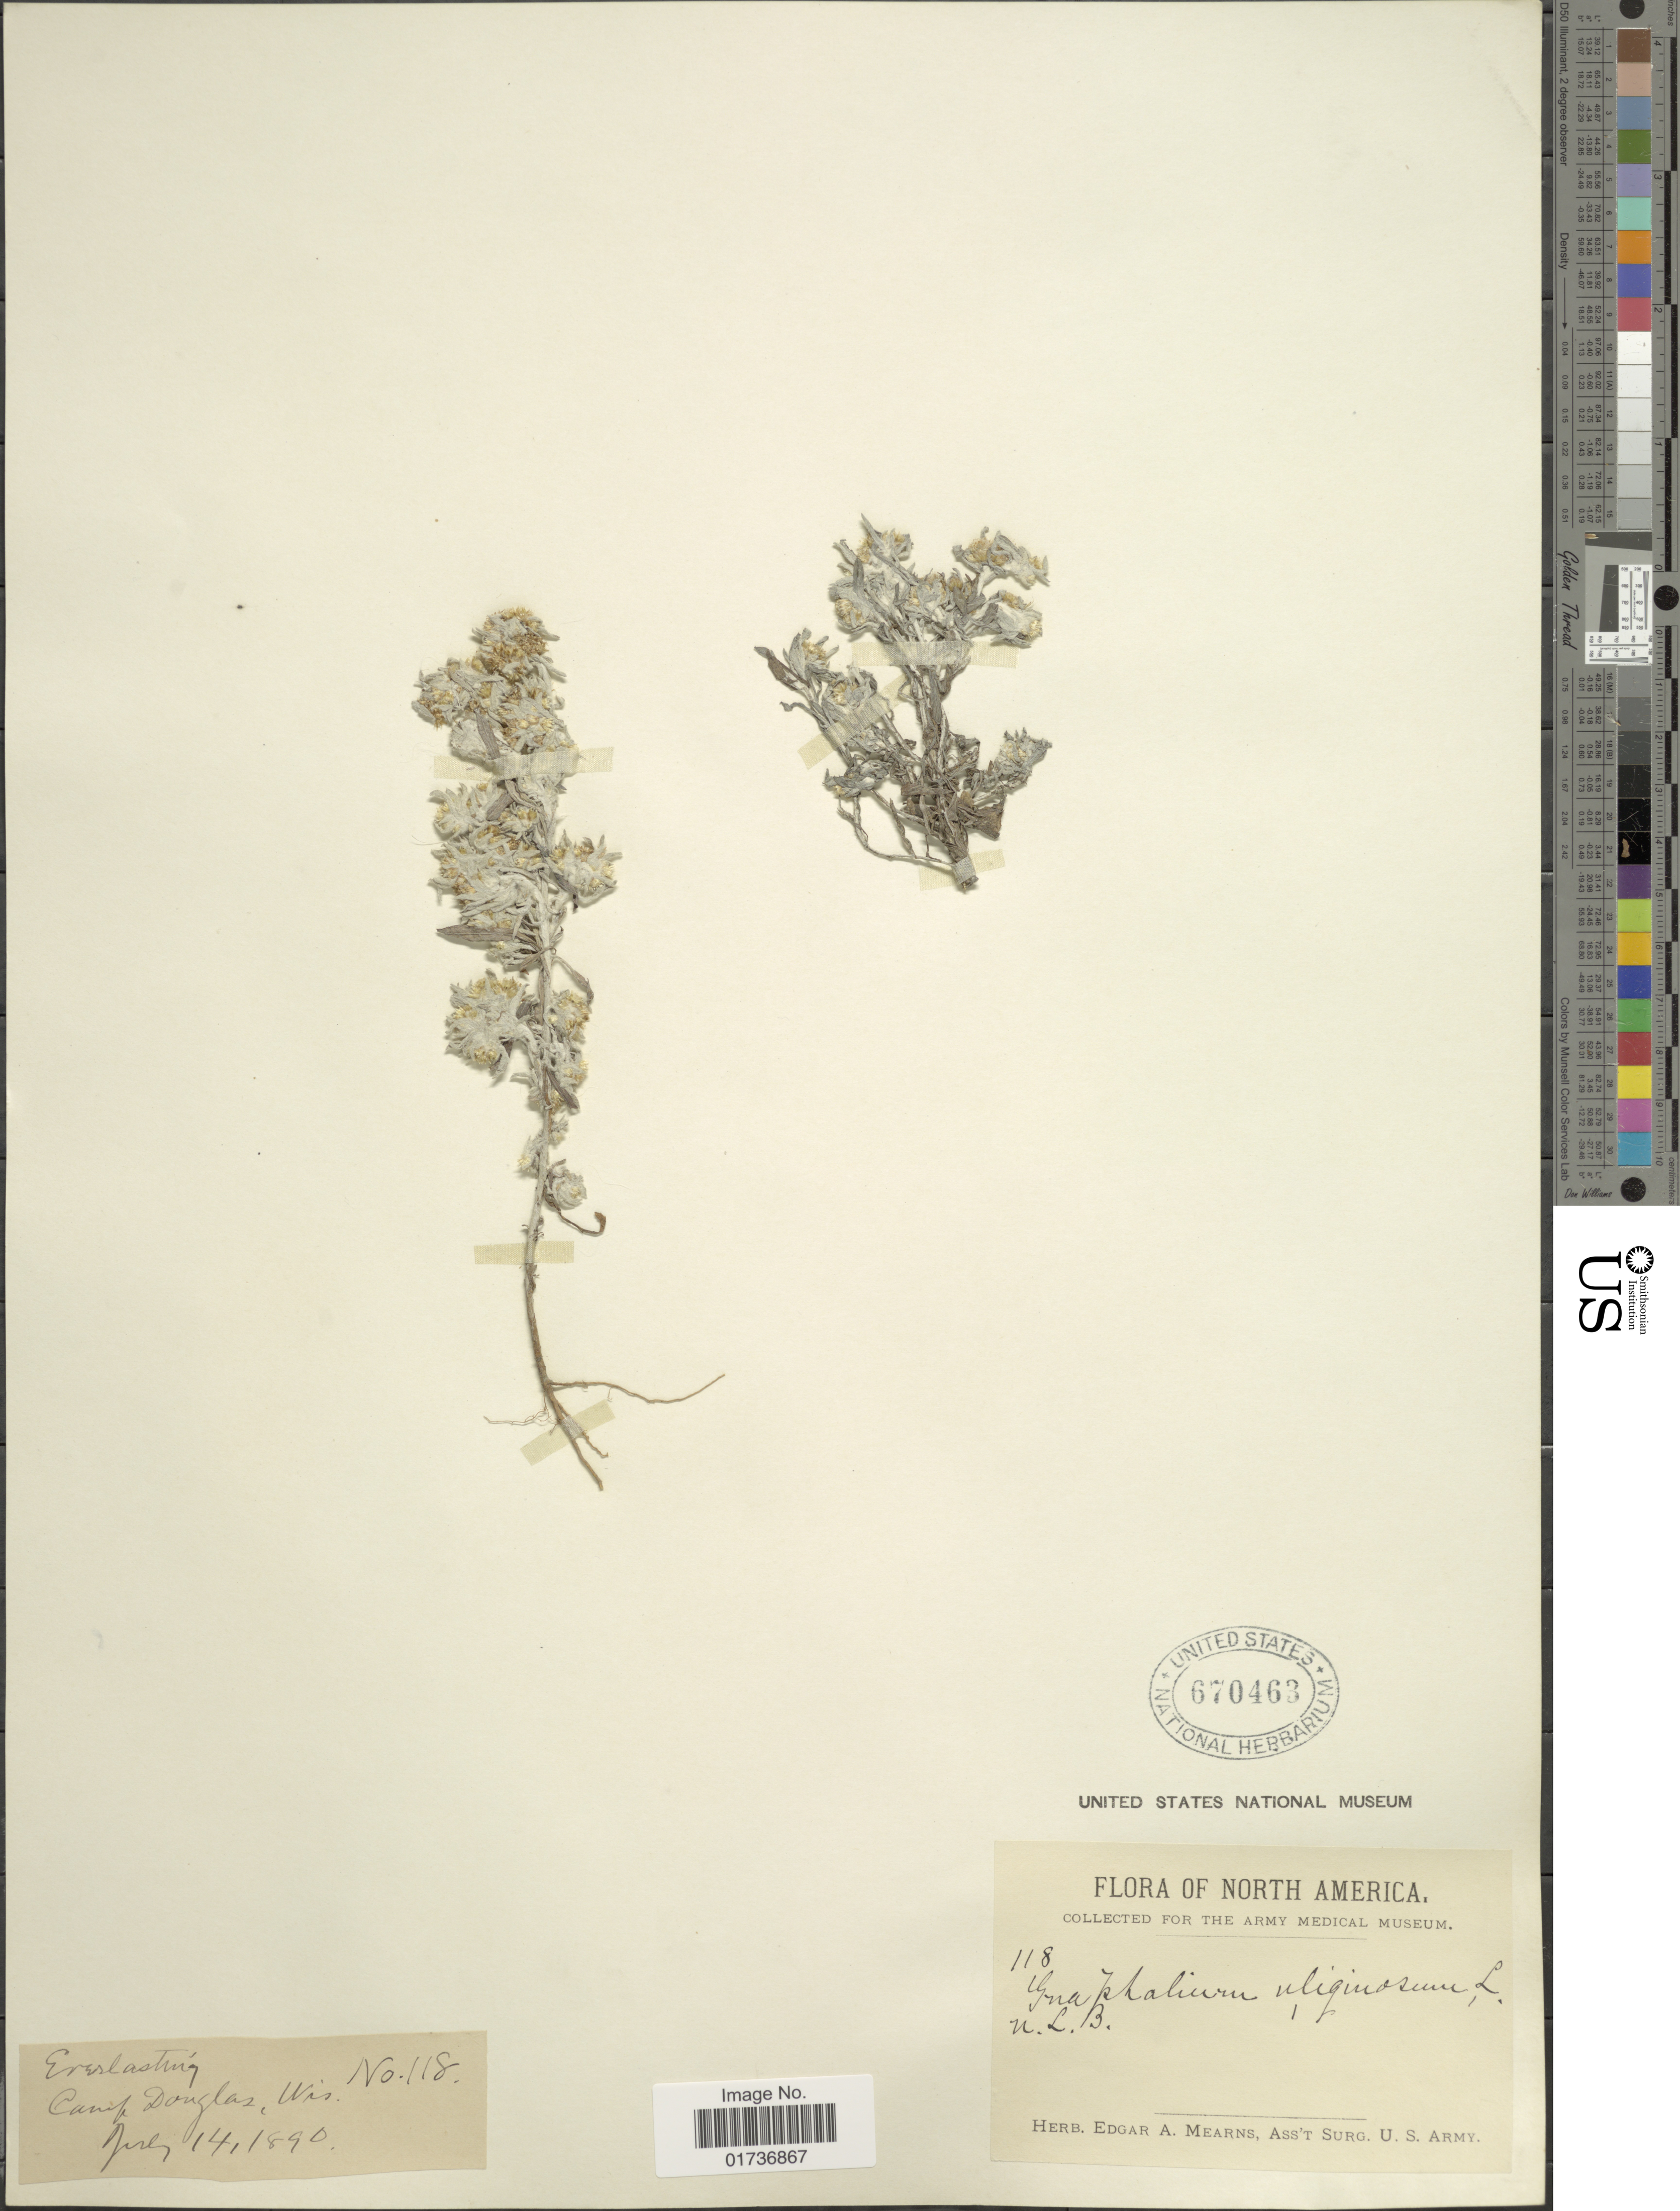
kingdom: Plantae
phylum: Tracheophyta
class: Magnoliopsida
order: Asterales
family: Asteraceae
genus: Gnaphalium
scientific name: Gnaphalium uliginosum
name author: L.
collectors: ex herb. Edgar A. Mearns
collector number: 118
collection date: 1890-07-14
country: United States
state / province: Wisconsin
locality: Camp Douglas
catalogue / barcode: US 670463